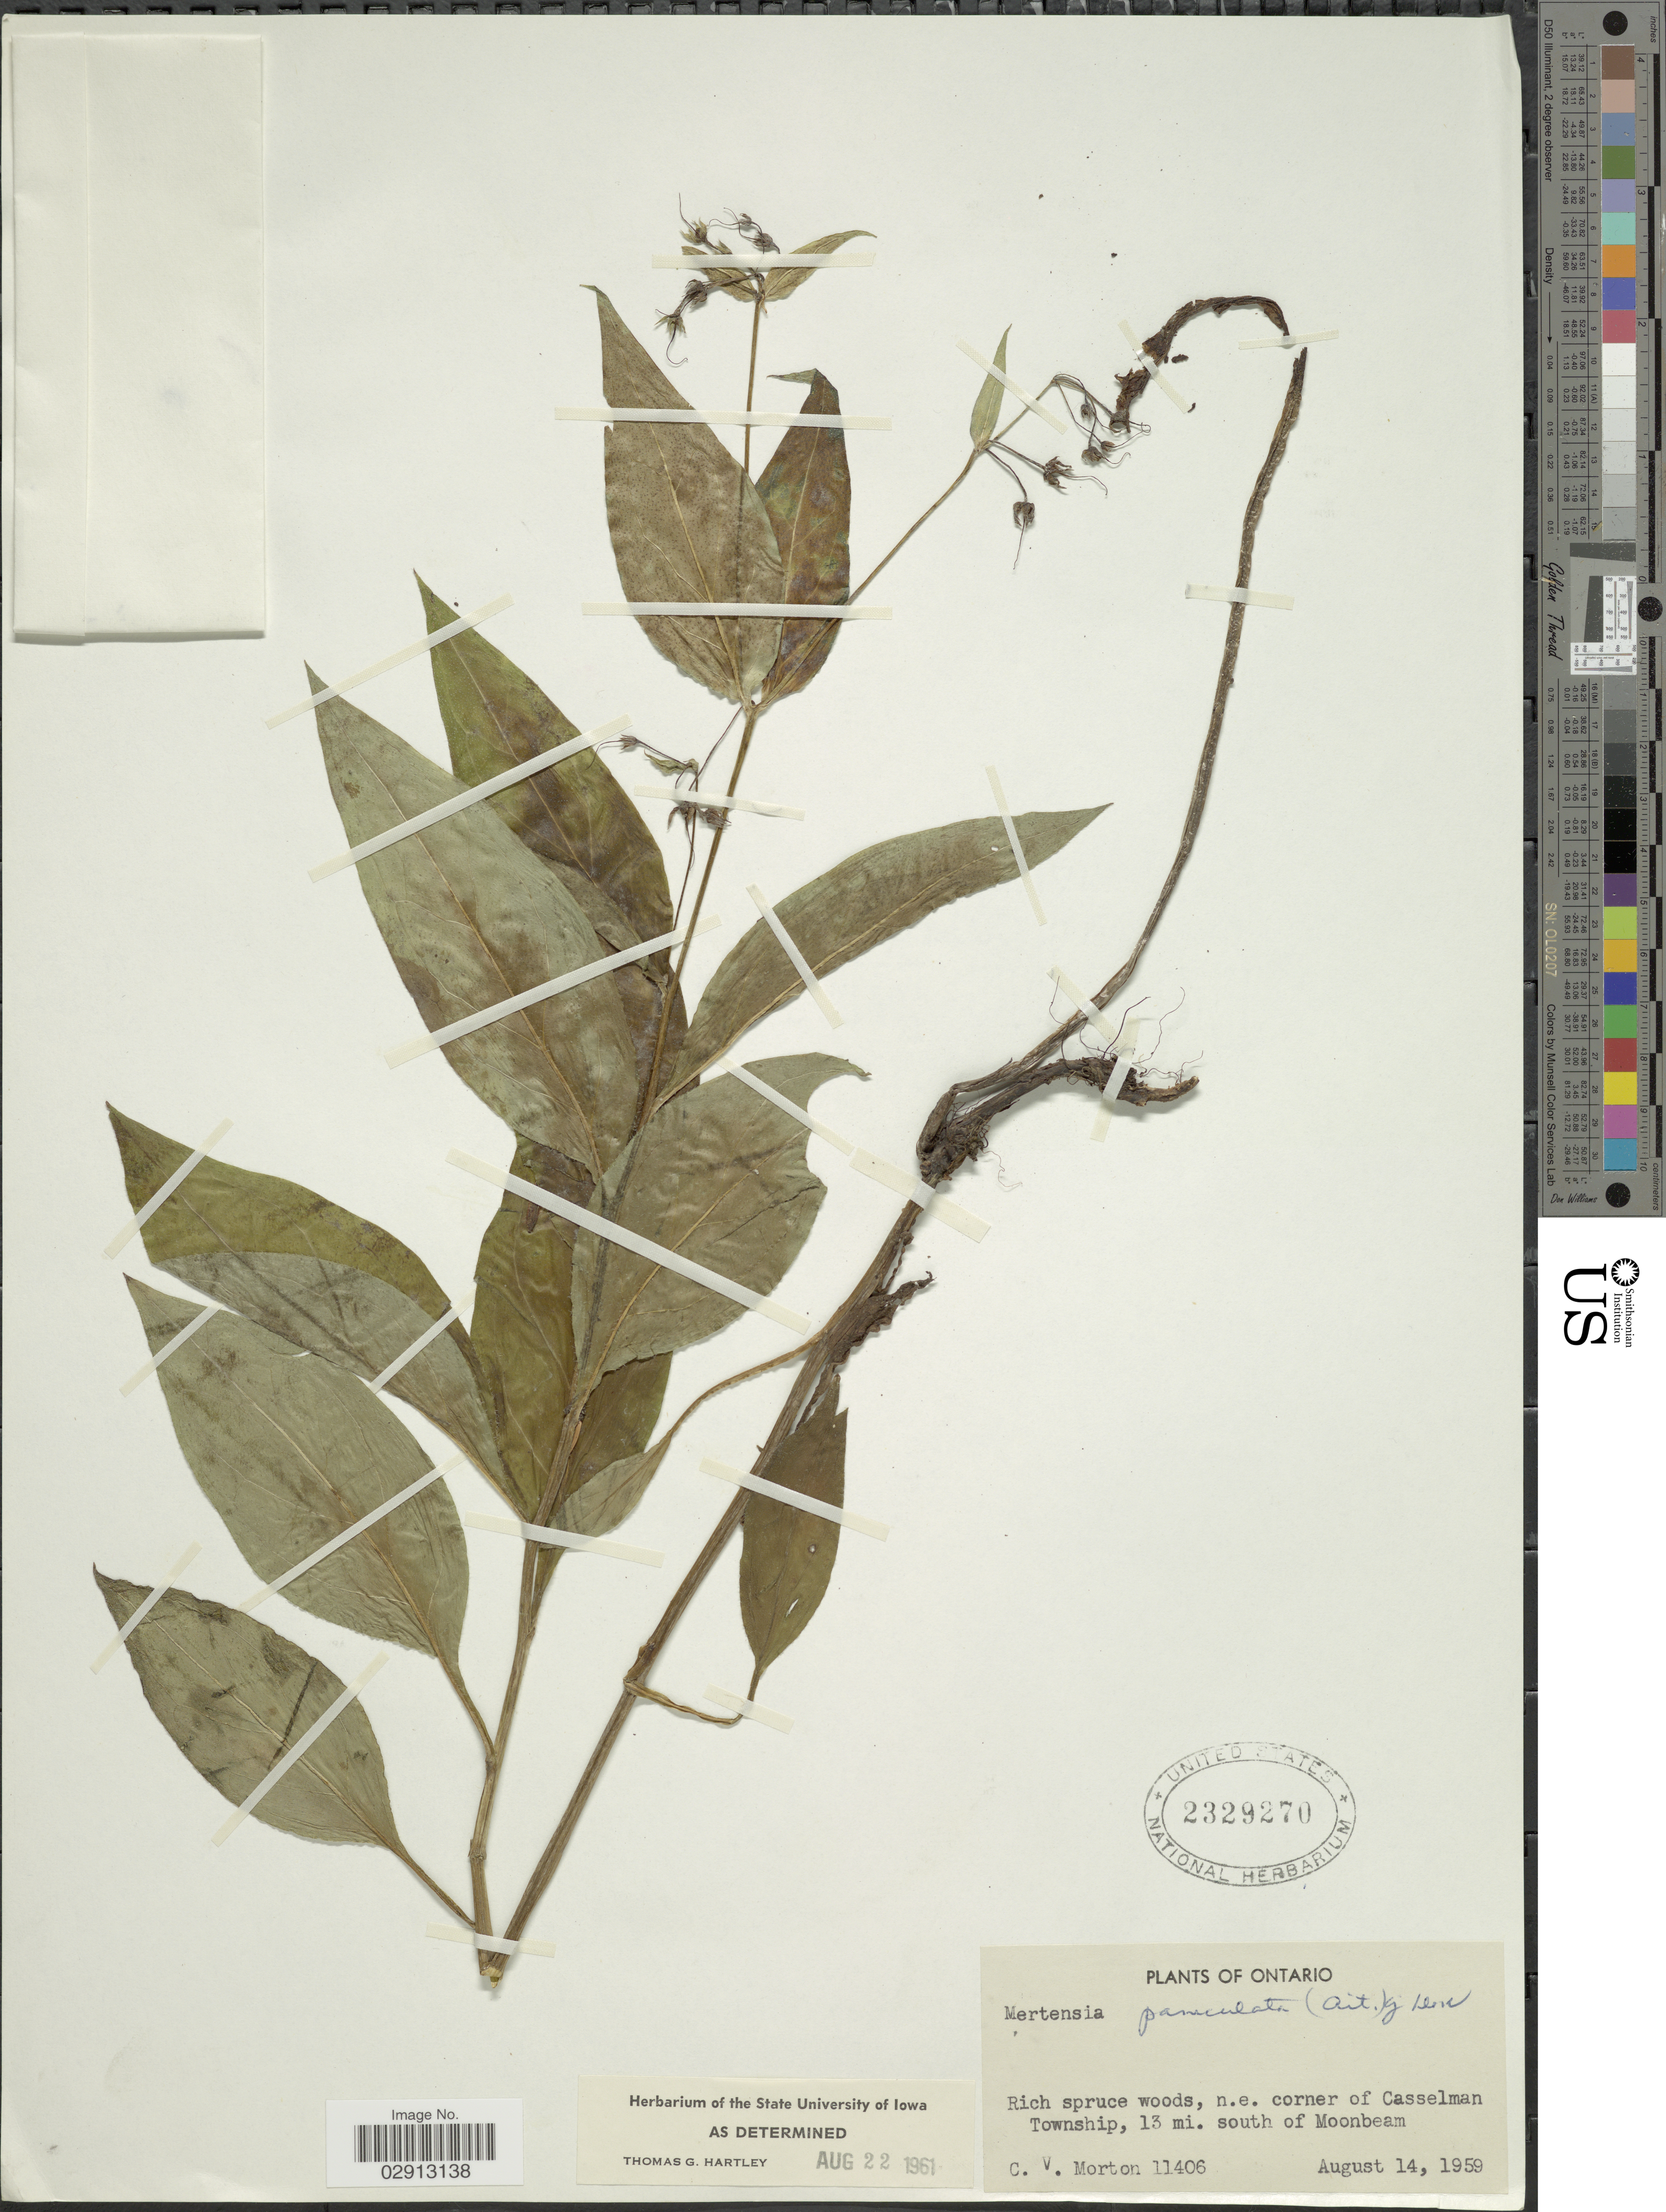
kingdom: Plantae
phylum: Tracheophyta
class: Magnoliopsida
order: Boraginales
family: Boraginaceae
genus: Mertensia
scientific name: Mertensia paniculata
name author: (Aiton) G. Don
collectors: C. V. Morton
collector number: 11406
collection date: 1959-08-14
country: Canada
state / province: Ontario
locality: N. E. corner of Casselman Township, 13 mi. south of Moonbeam.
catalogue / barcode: US 2329270